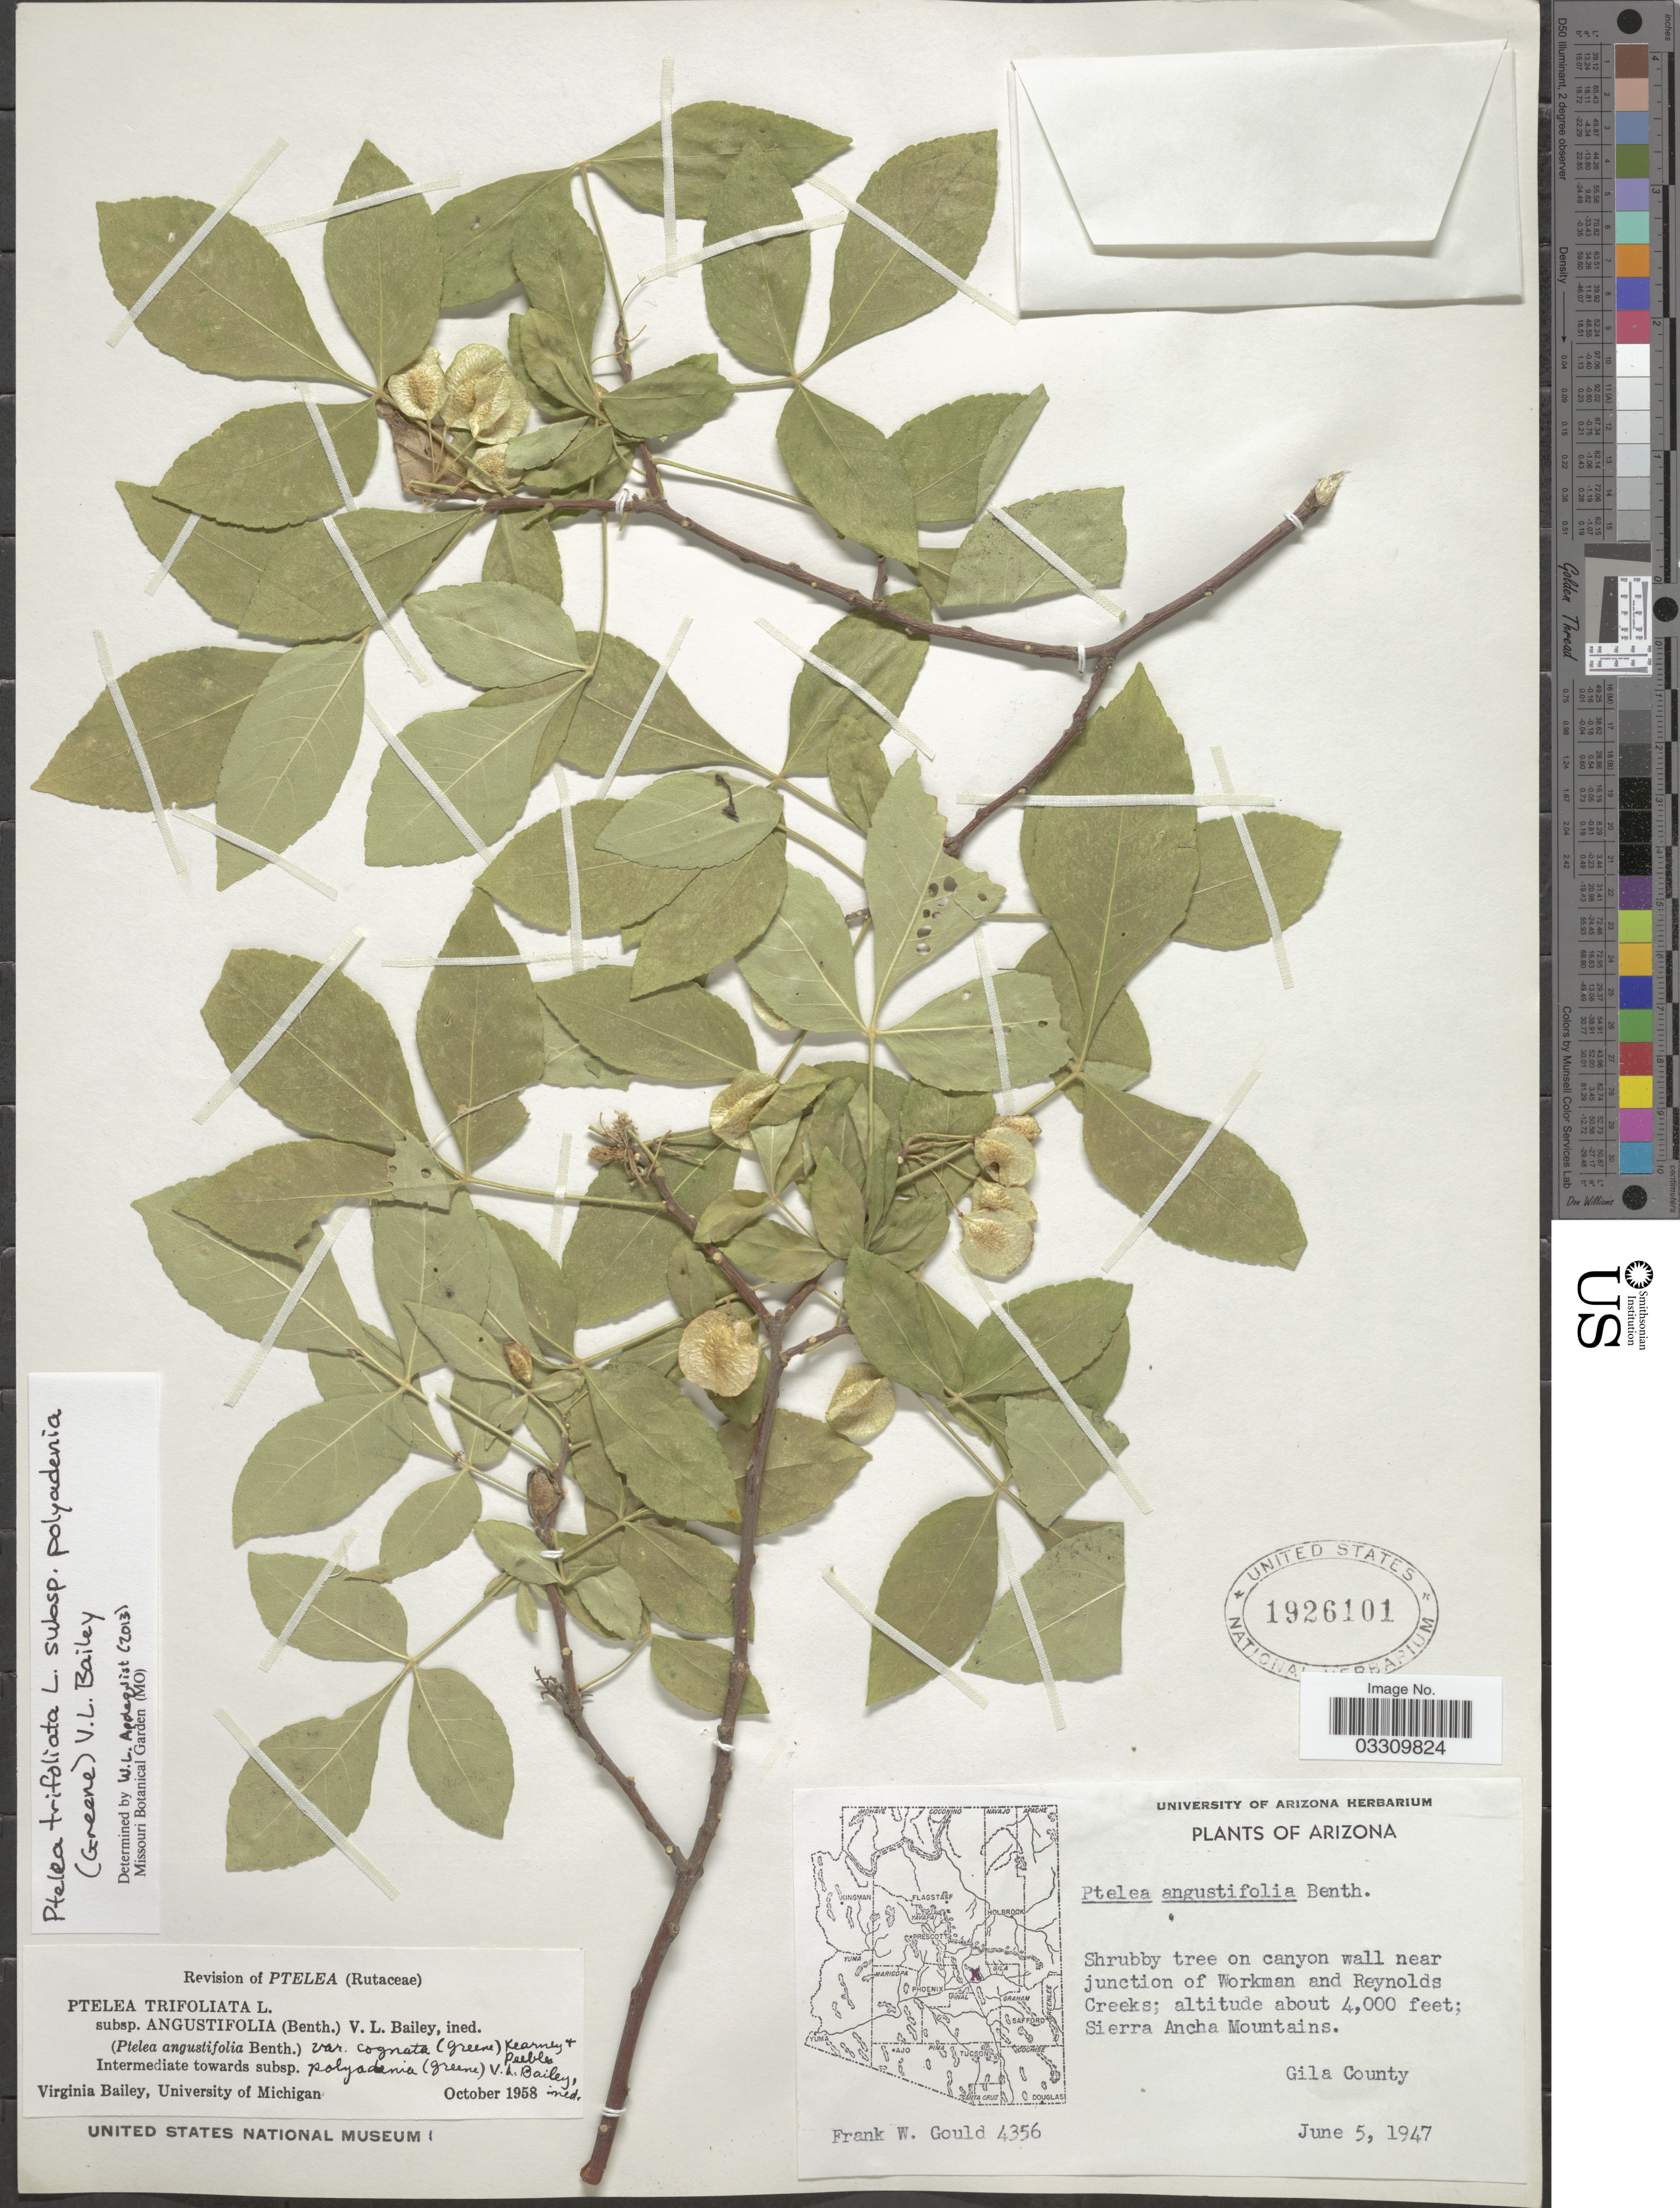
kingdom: Plantae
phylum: Tracheophyta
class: Magnoliopsida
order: Sapindales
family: Rutaceae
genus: Ptelea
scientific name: Ptelea trifoliata subsp. polyadenia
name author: (Greene) V. L. Bailey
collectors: F. W. Gould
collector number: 4356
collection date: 1947-06-05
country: United States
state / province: Arizona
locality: On canyon wall near junction of Workman and Reynolds Creeks. Sierra Ancha Mountains. Gila County.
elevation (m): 1219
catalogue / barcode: US 1926101